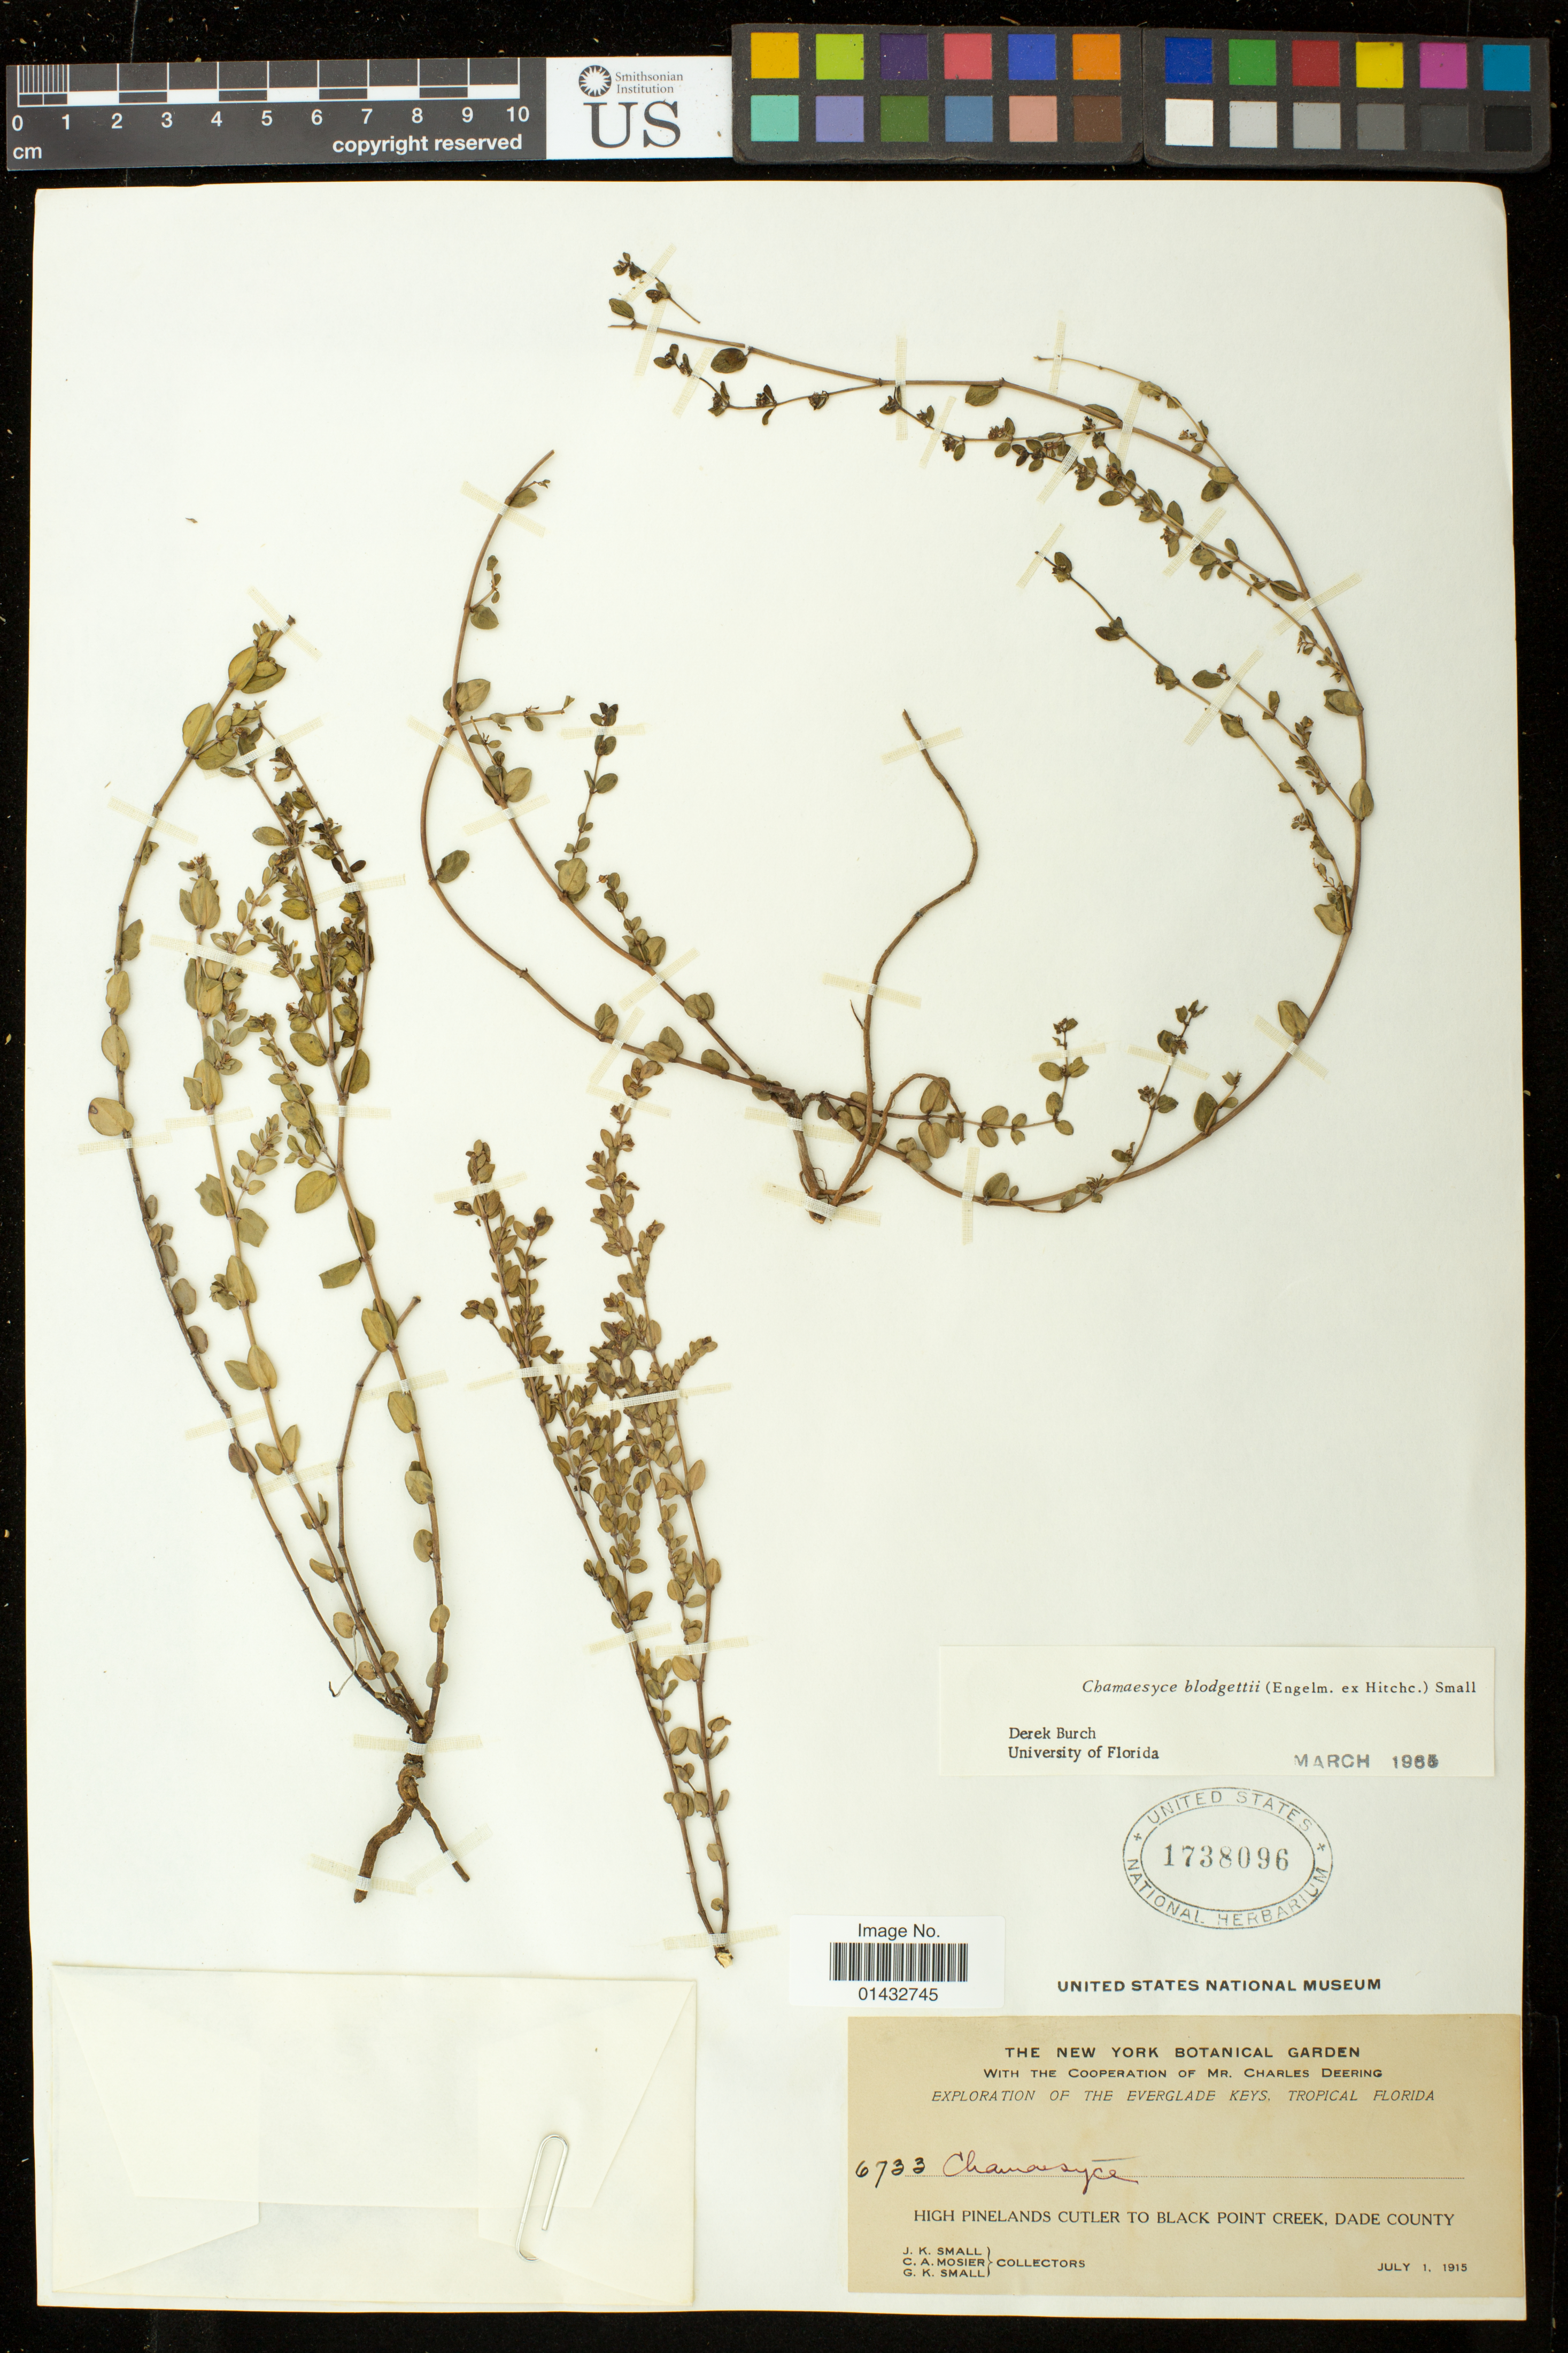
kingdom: Plantae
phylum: Tracheophyta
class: Magnoliopsida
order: Malpighiales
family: Euphorbiaceae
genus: Euphorbia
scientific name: Euphorbia blodgettii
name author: Engelm. ex Hitchc.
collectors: J. K. Small, C. A. Mosier & G. K. Small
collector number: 6733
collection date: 1915-07-01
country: United States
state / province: Florida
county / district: Miami-Dade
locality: High Pinelands Cutler to Black Point Creek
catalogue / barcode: US 1738096